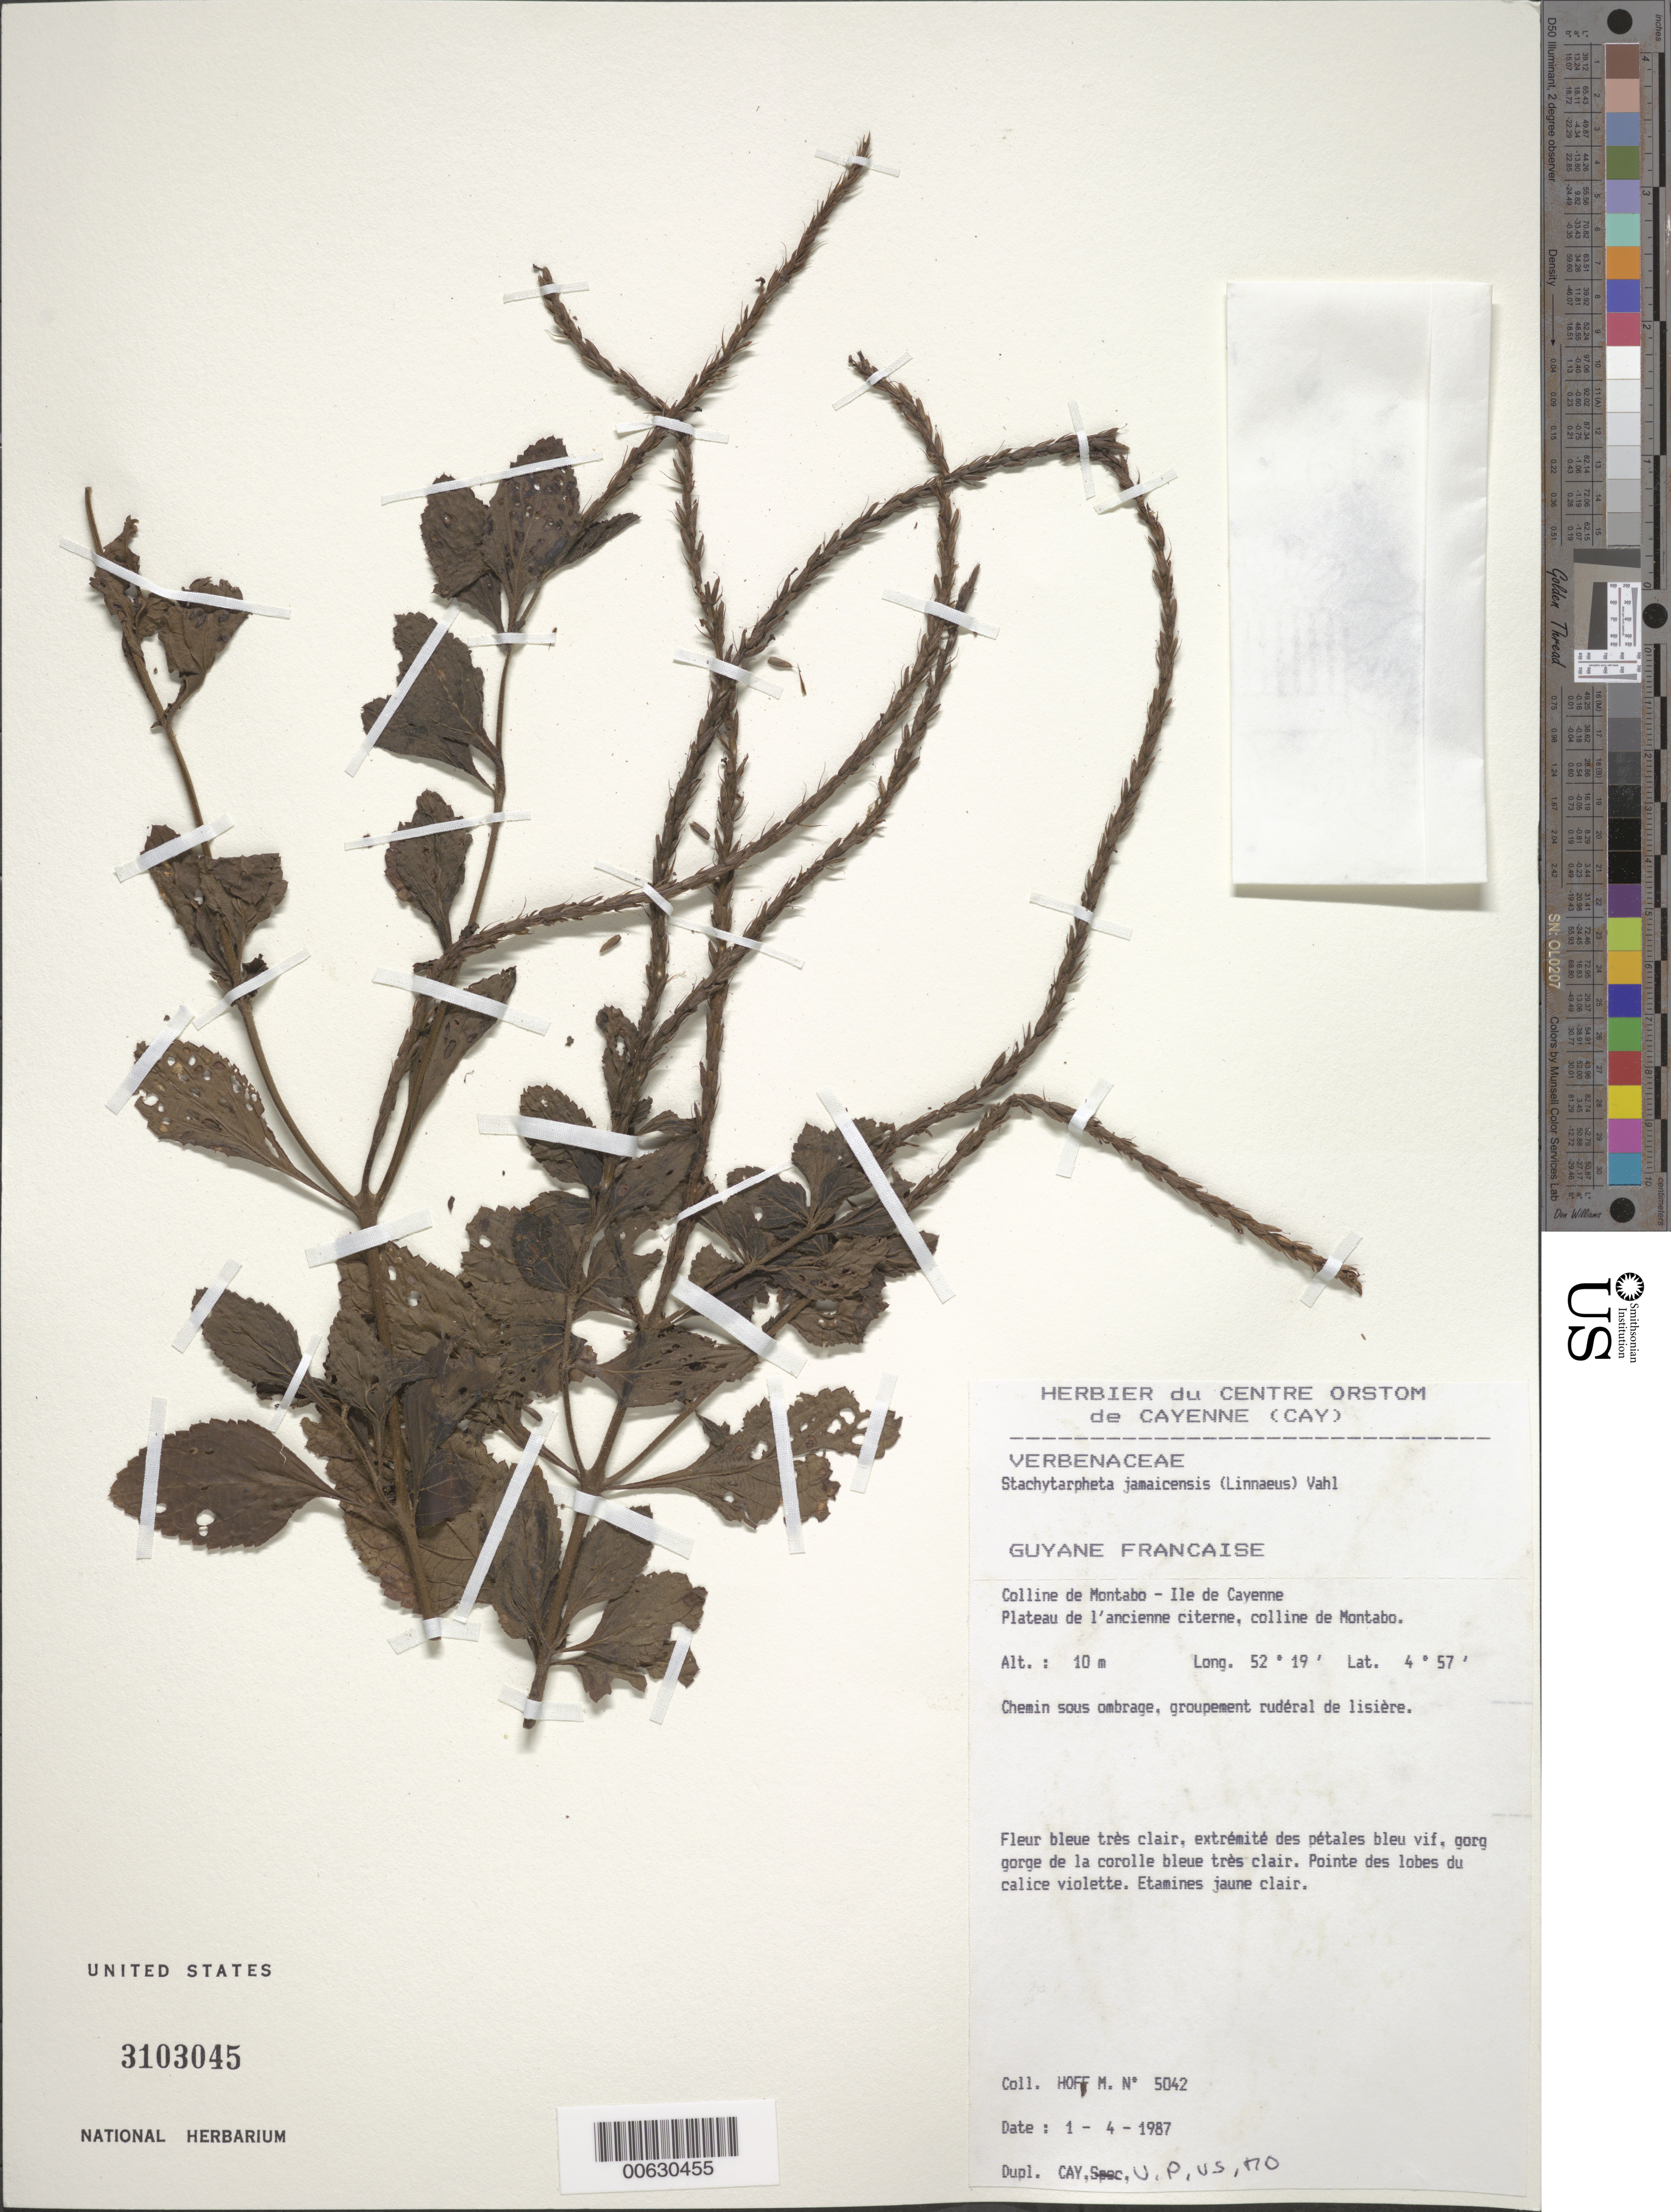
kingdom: Plantae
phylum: Tracheophyta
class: Magnoliopsida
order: Lamiales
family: Verbenaceae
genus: Stachytarpheta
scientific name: Stachytarpheta jamaicensis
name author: (L.) Vahl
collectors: M. Hoff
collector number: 5042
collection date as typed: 1-Apr-87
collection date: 1987-04-01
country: French Guiana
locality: Ile de Cayenne, colline de Montabo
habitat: Chemin sous ombrage, groupement ruderal de lisiere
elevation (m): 10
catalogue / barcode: US 3103045